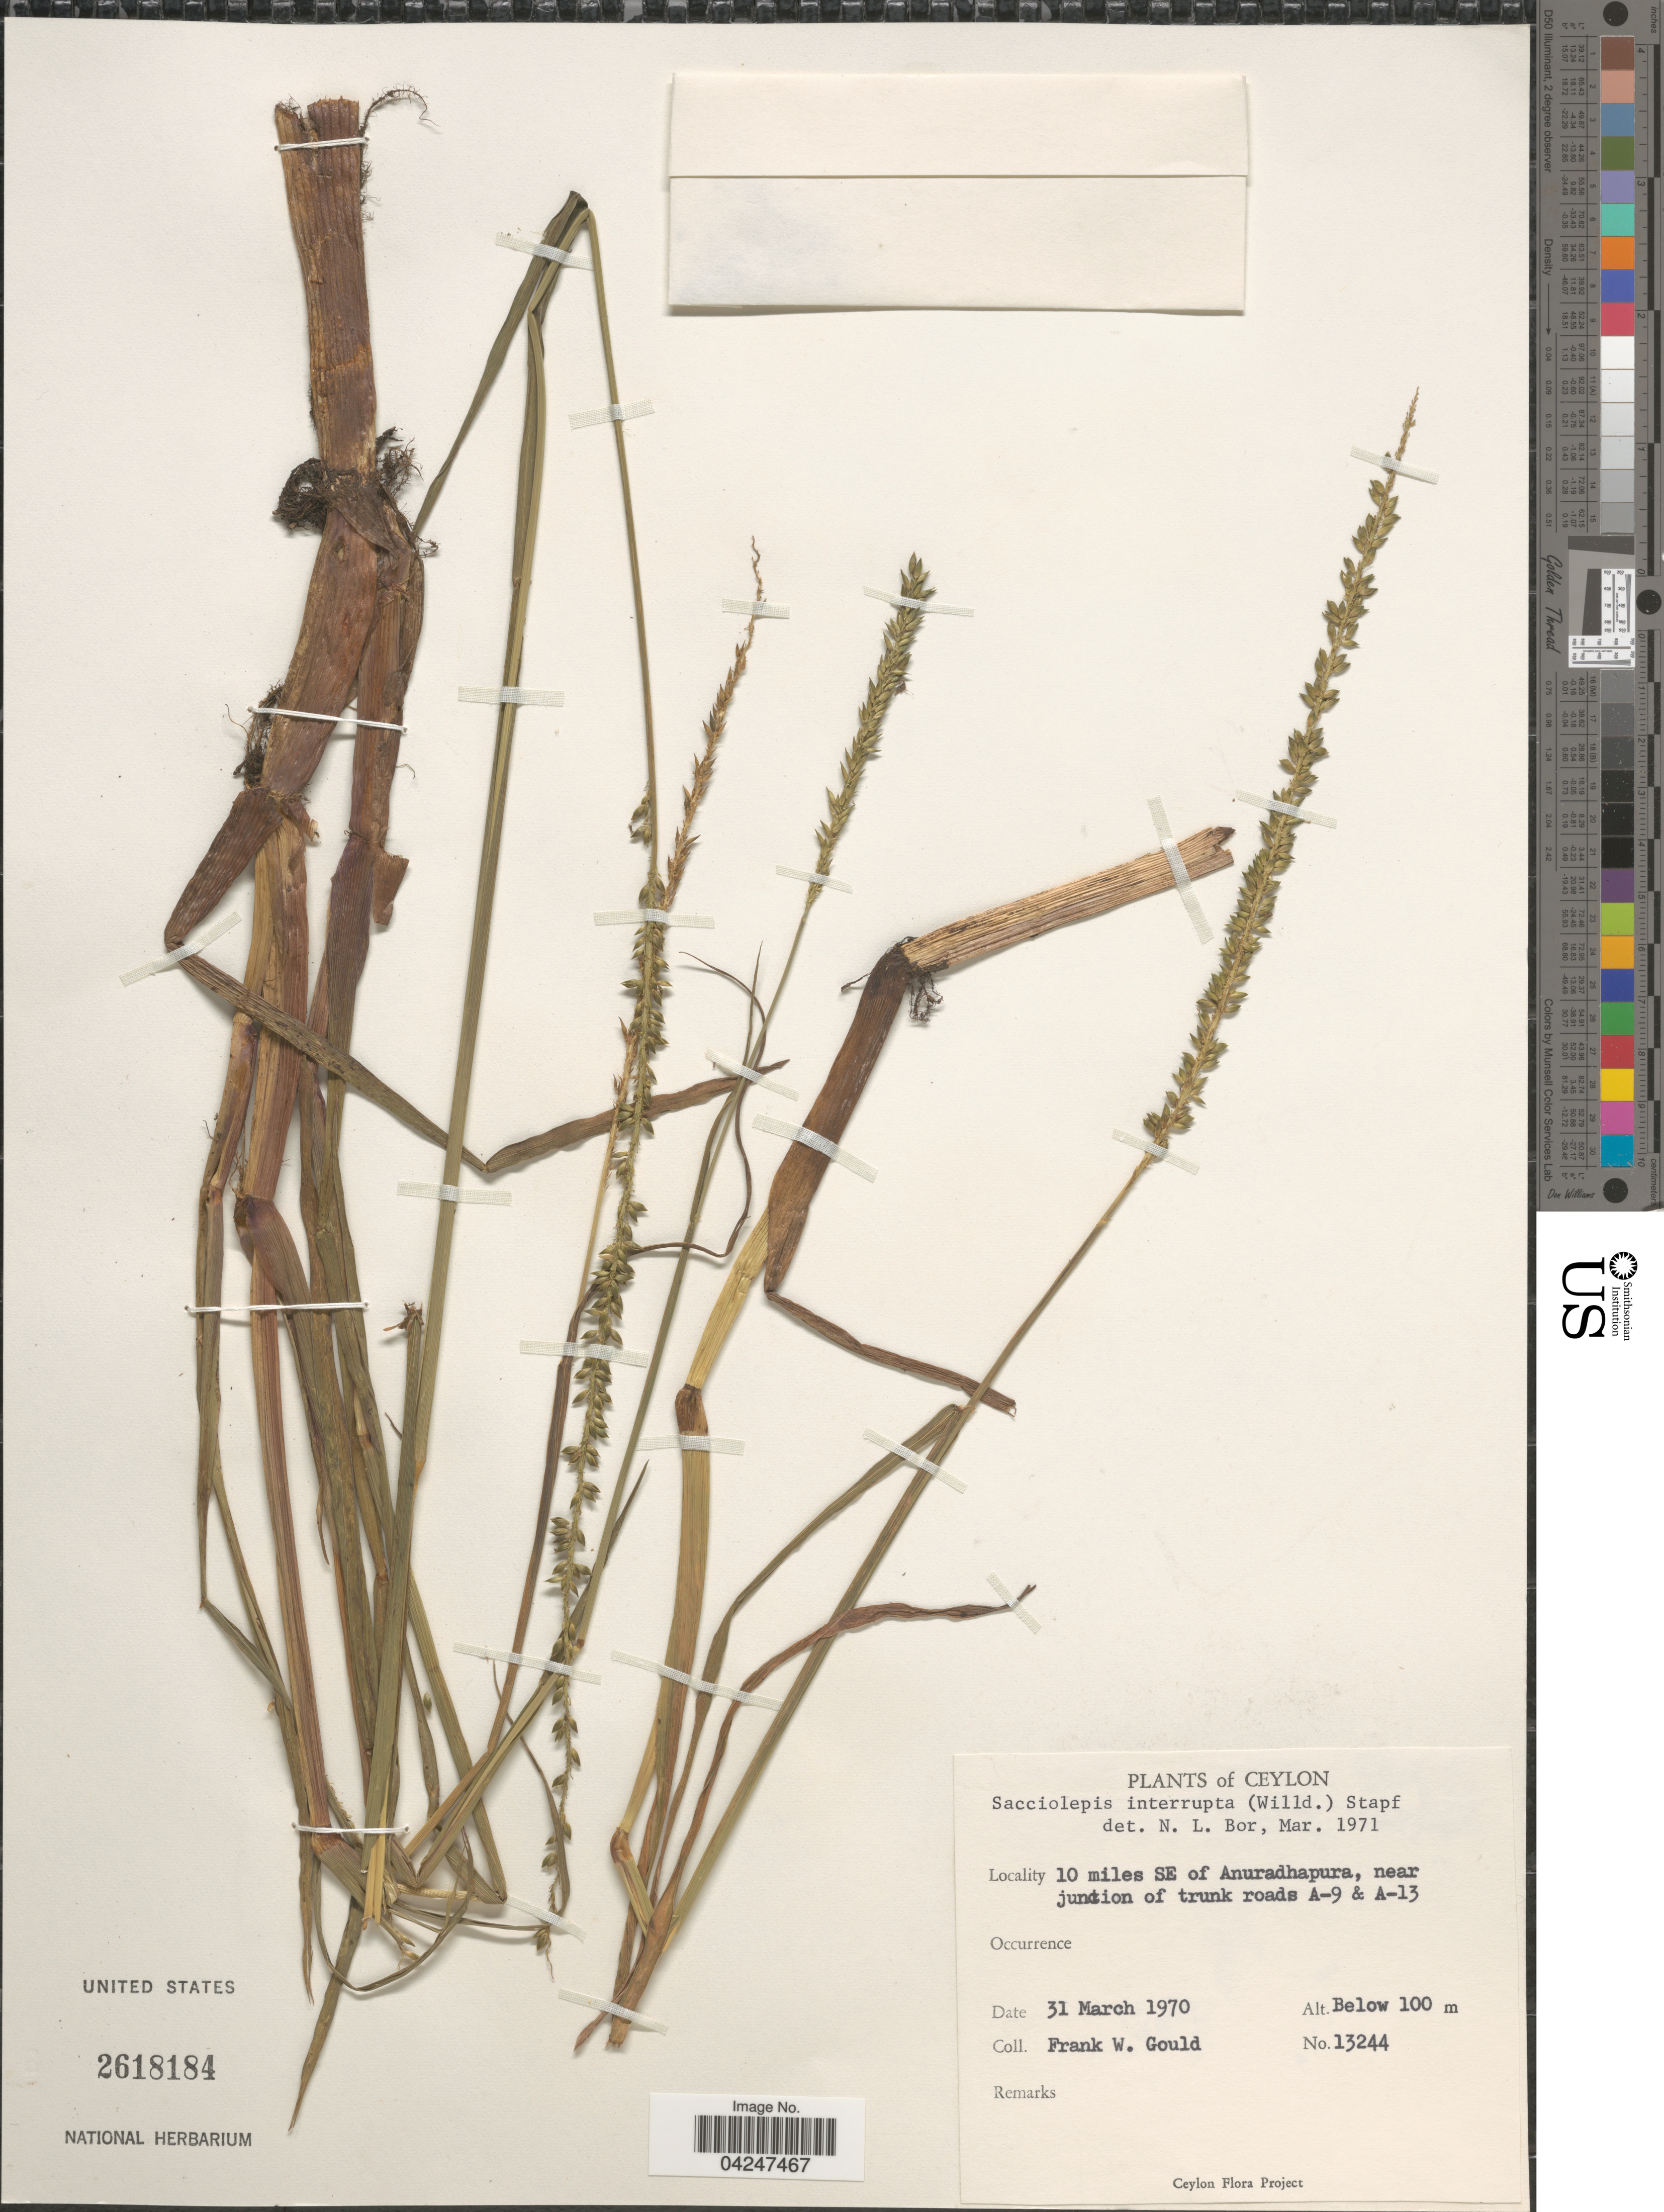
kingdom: Plantae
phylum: Tracheophyta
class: Liliopsida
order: Poales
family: Poaceae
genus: Sacciolepis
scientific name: Sacciolepis interrupta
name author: (Willd.) Stapf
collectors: F. W. Gould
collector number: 13244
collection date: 1970-03-31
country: Sri Lanka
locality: Ceylon. 10 miles SE of Anuradhapura, near junction of trunk roads A-9 & A-13.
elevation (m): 100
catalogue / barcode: US 2618184